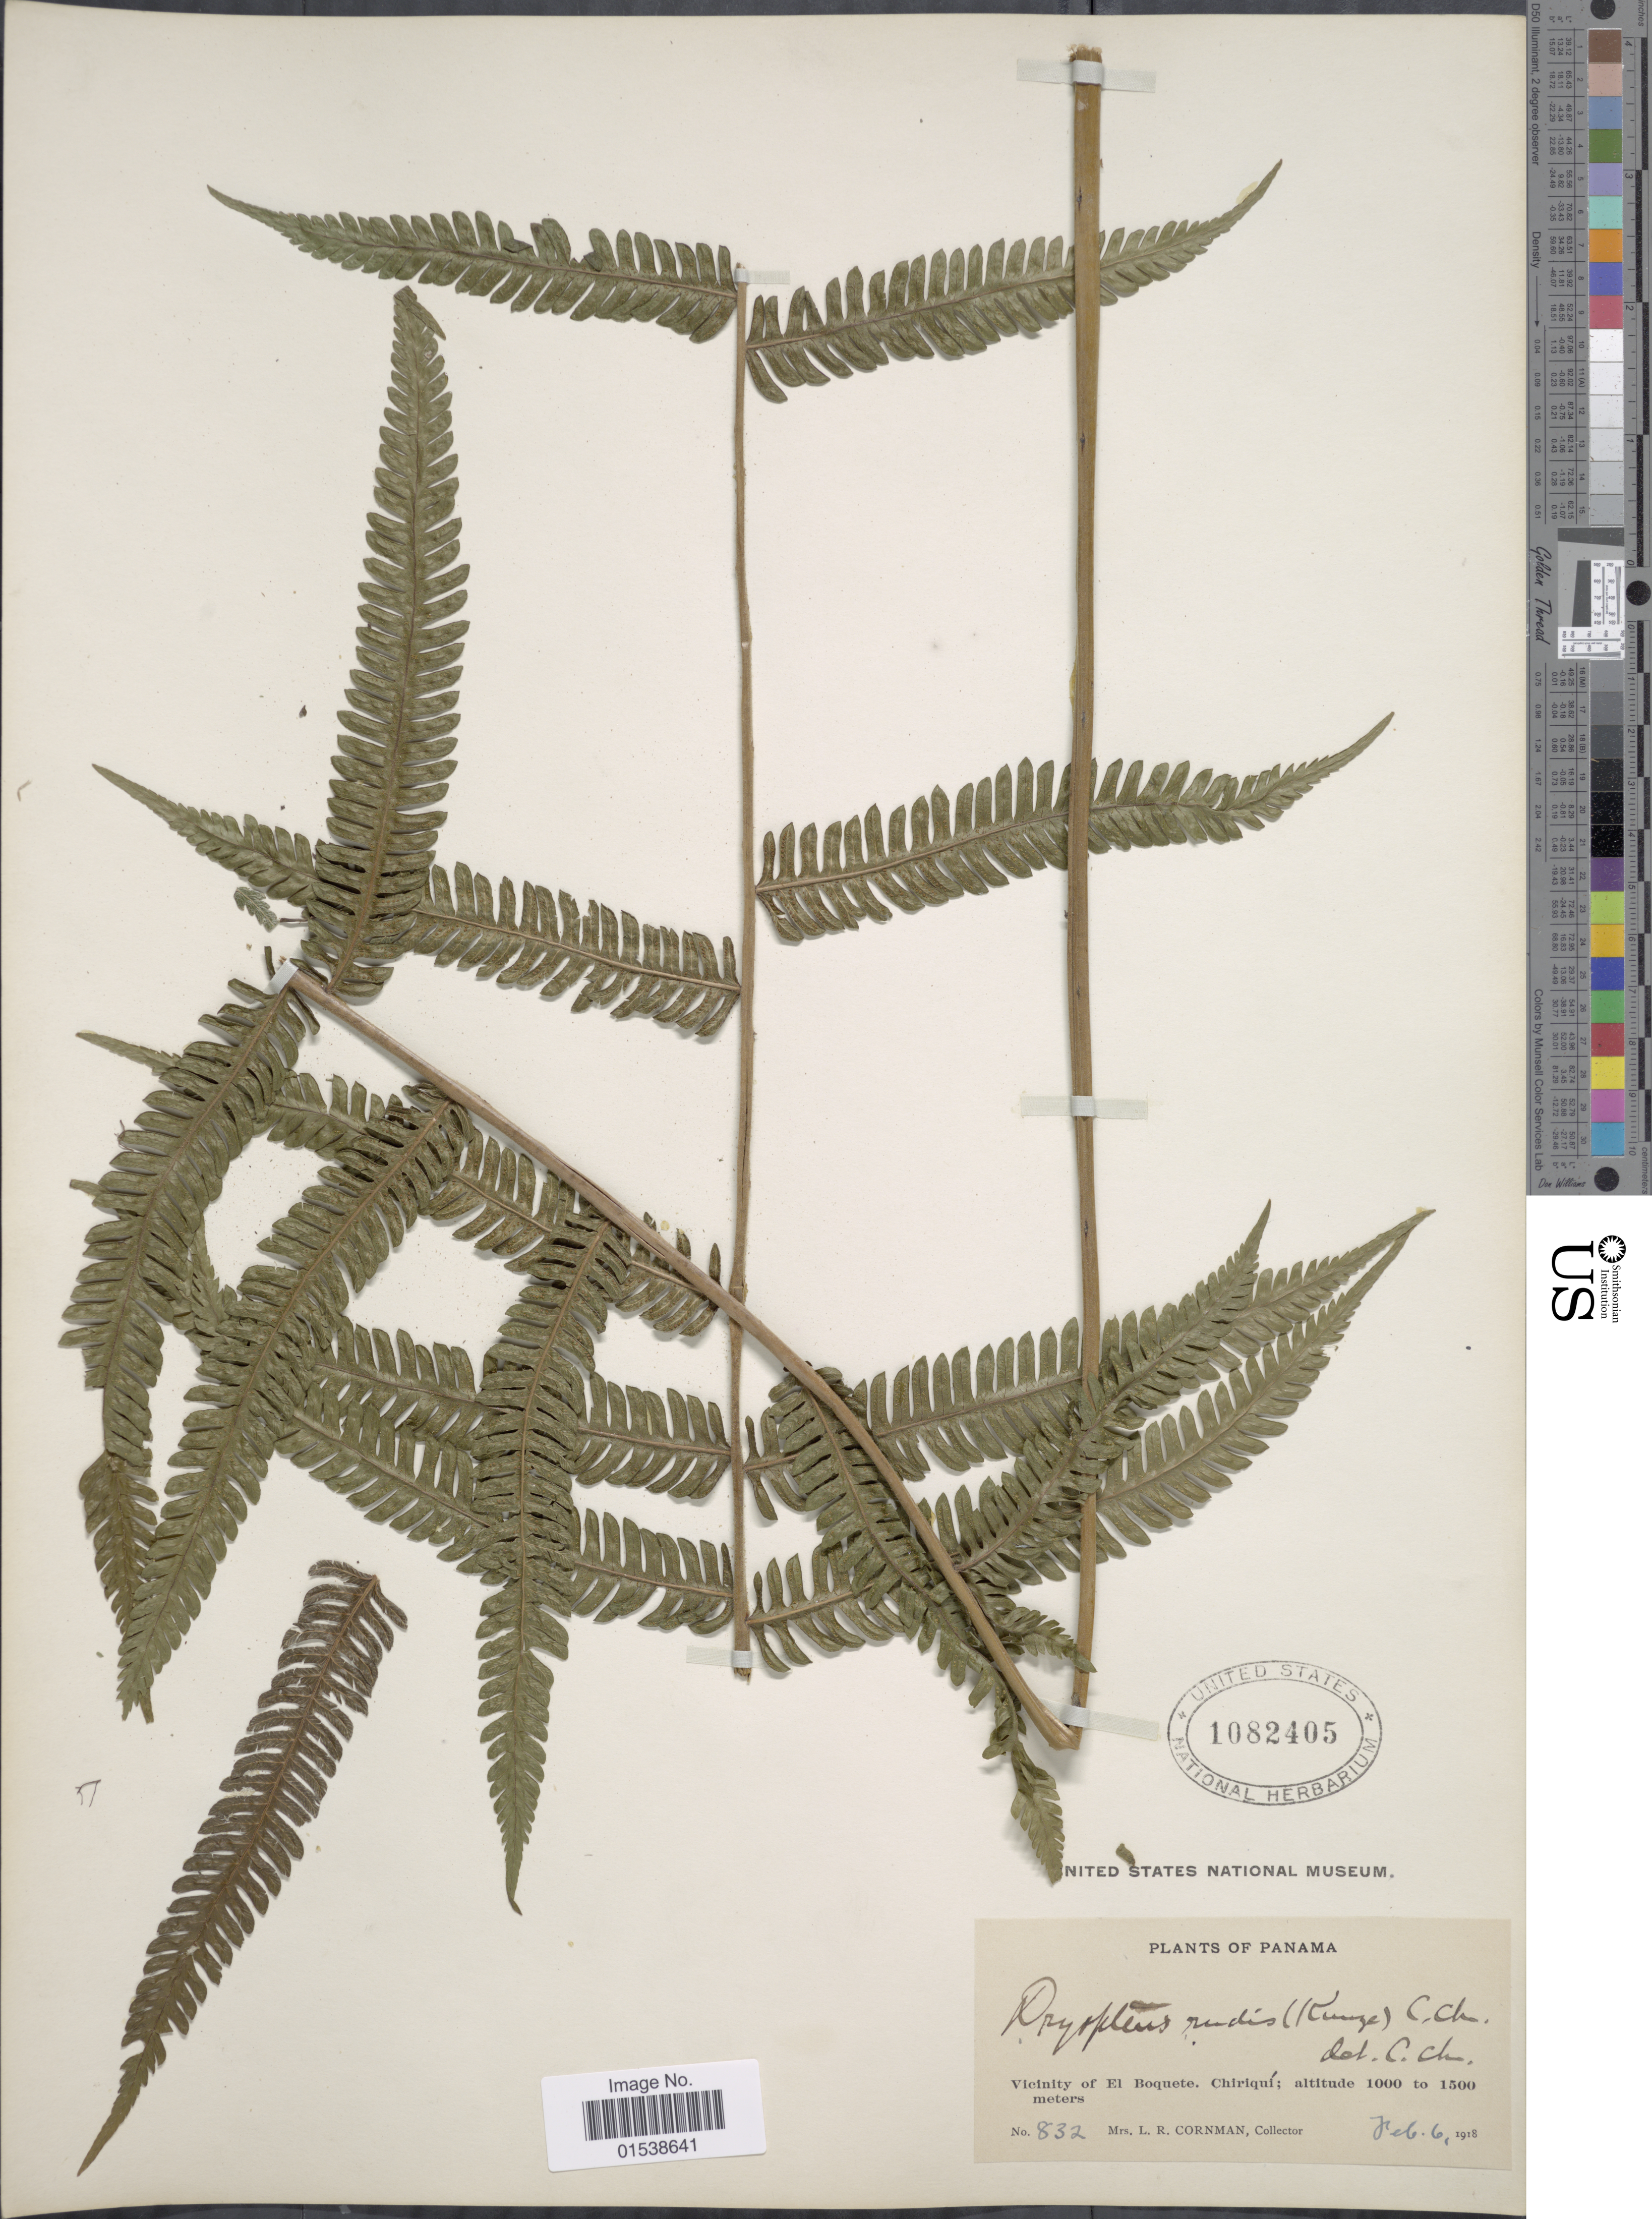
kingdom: Plantae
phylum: Tracheophyta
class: Polypodiopsida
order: Polypodiales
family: Thelypteridaceae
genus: Amauropelta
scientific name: Amauropelta rudis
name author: (Kunze) Pic. Serm.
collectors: L. Cornman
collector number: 832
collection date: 1918-02-06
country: Panama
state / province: Chiriqui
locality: Vicinity of El Boquete, Chiriqui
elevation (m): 1000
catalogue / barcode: US 1082405